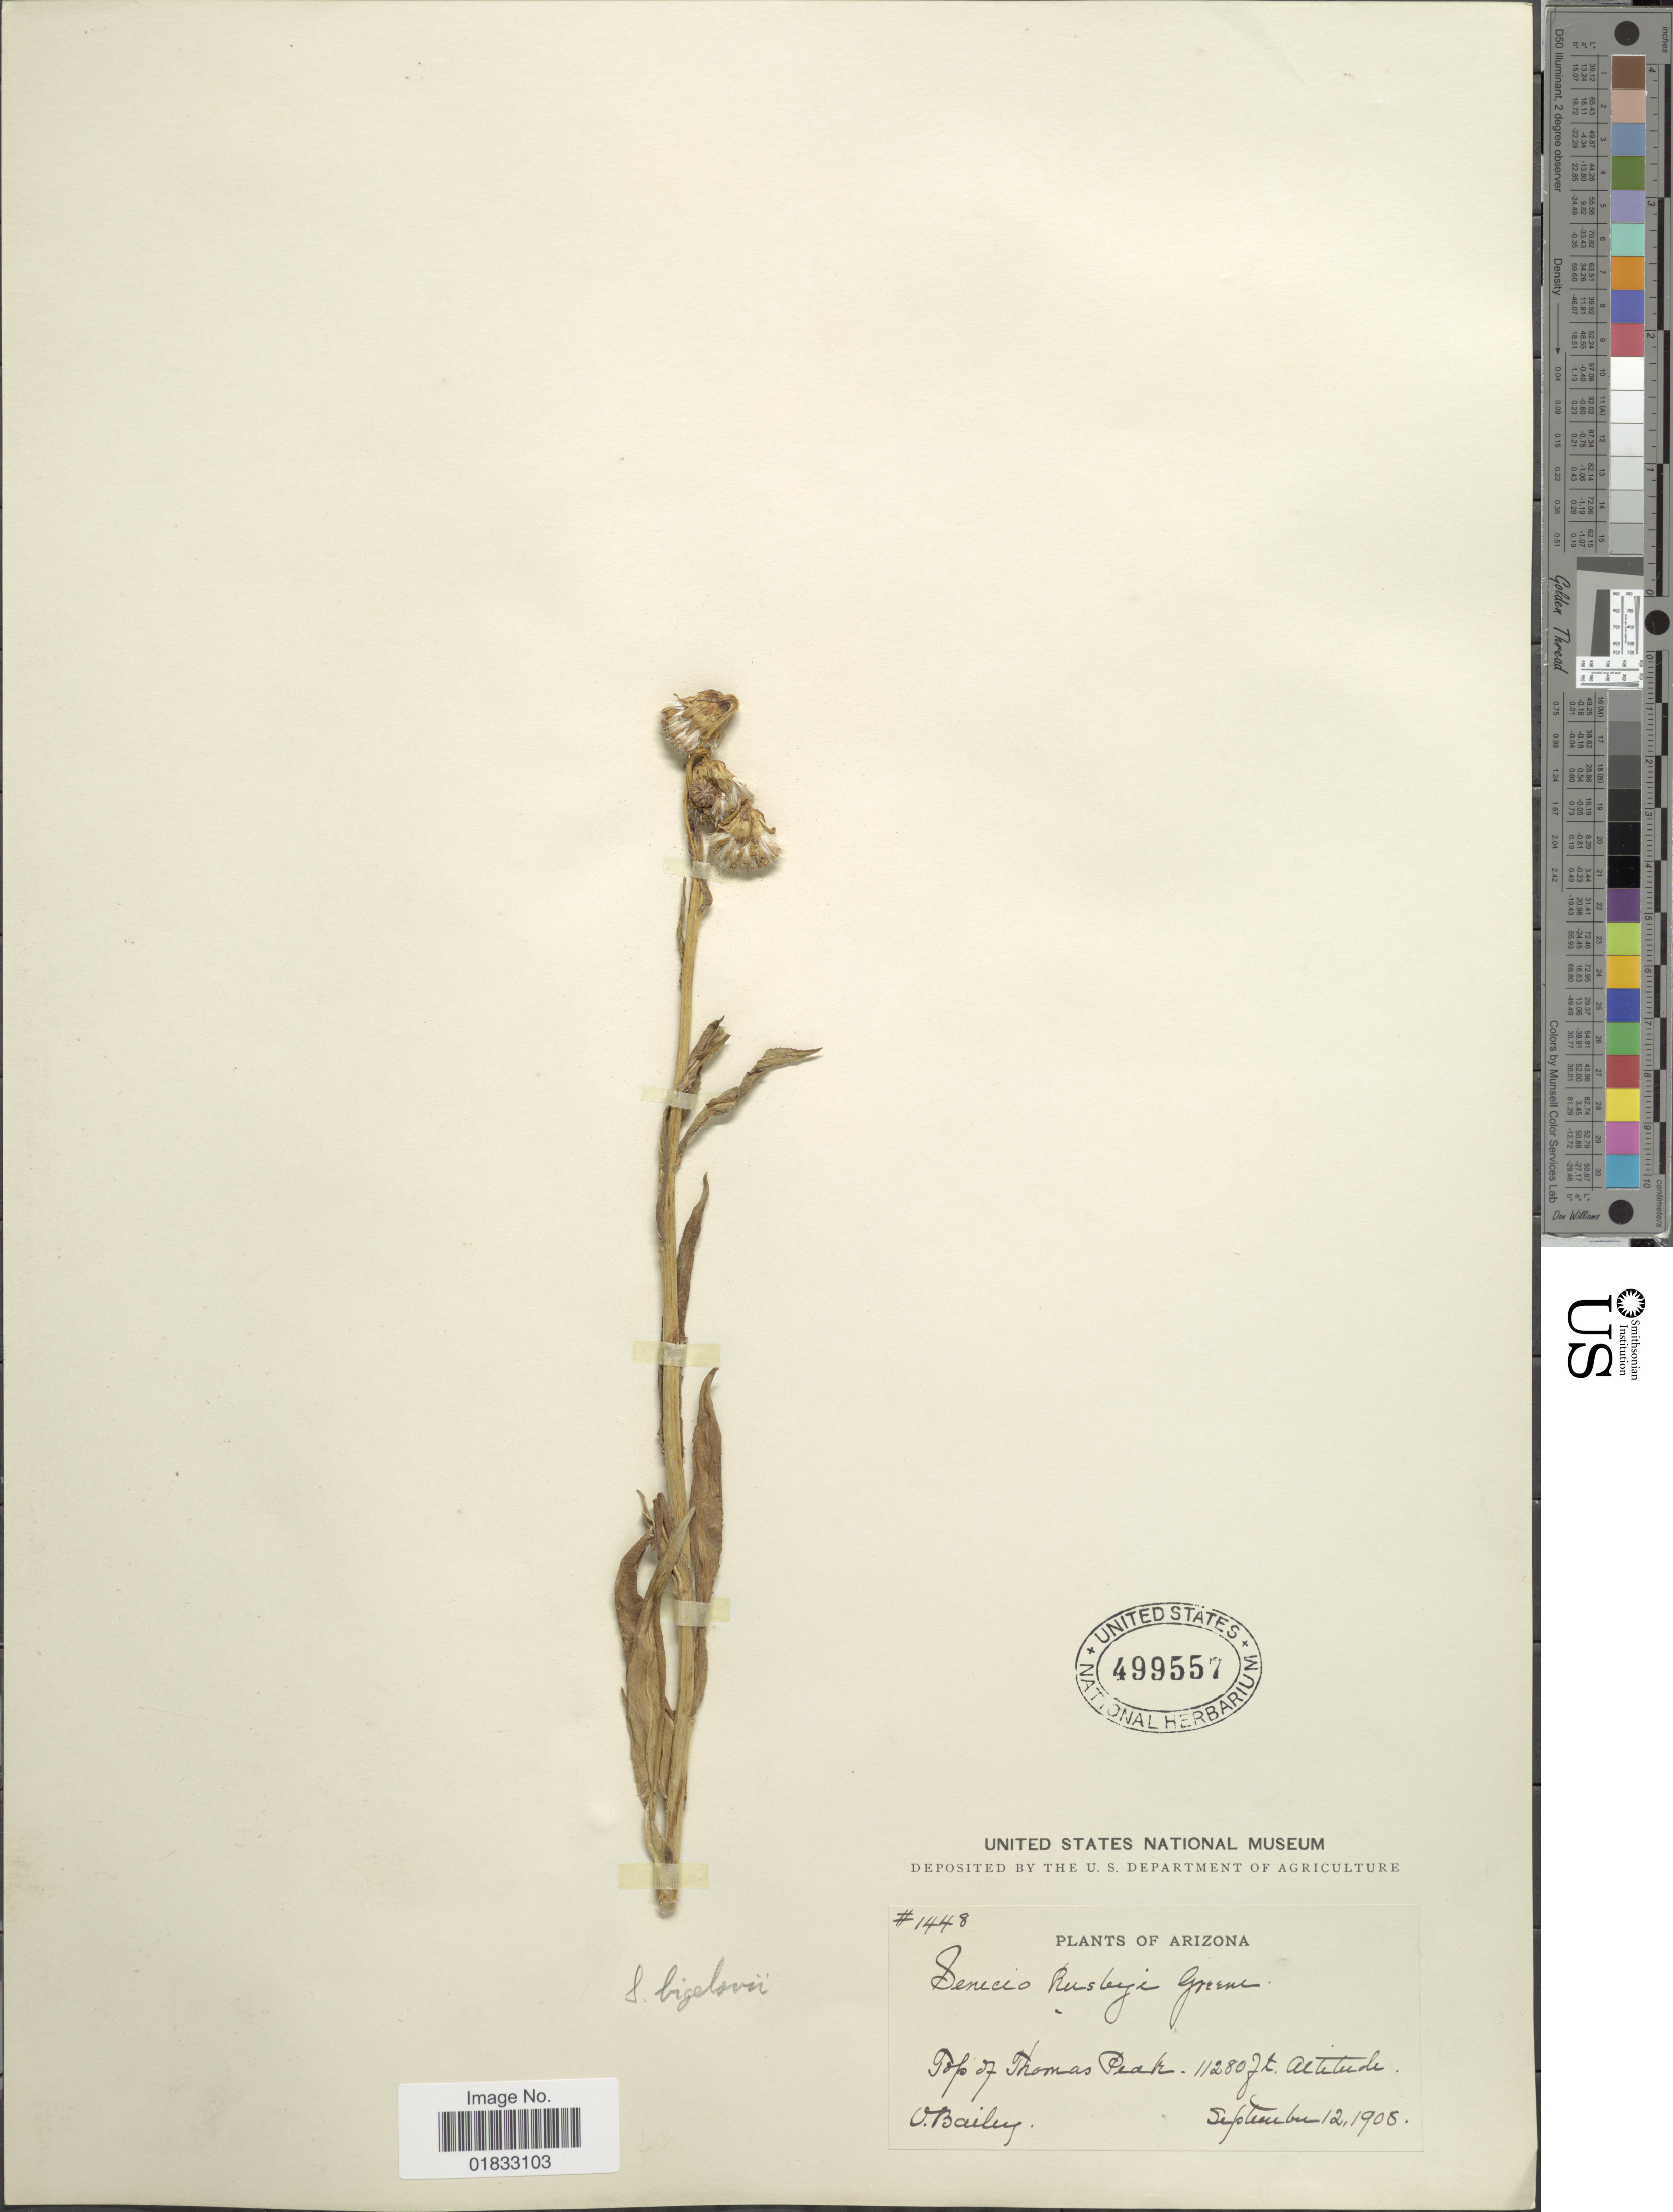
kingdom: Plantae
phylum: Tracheophyta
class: Magnoliopsida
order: Asterales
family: Asteraceae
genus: Senecio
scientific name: Senecio bigelovii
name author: A. Gray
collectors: O. Bailey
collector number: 1448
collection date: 1908-09-12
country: United States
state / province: Arizona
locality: Top of Thomas Peak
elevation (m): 3438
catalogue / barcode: US 499557